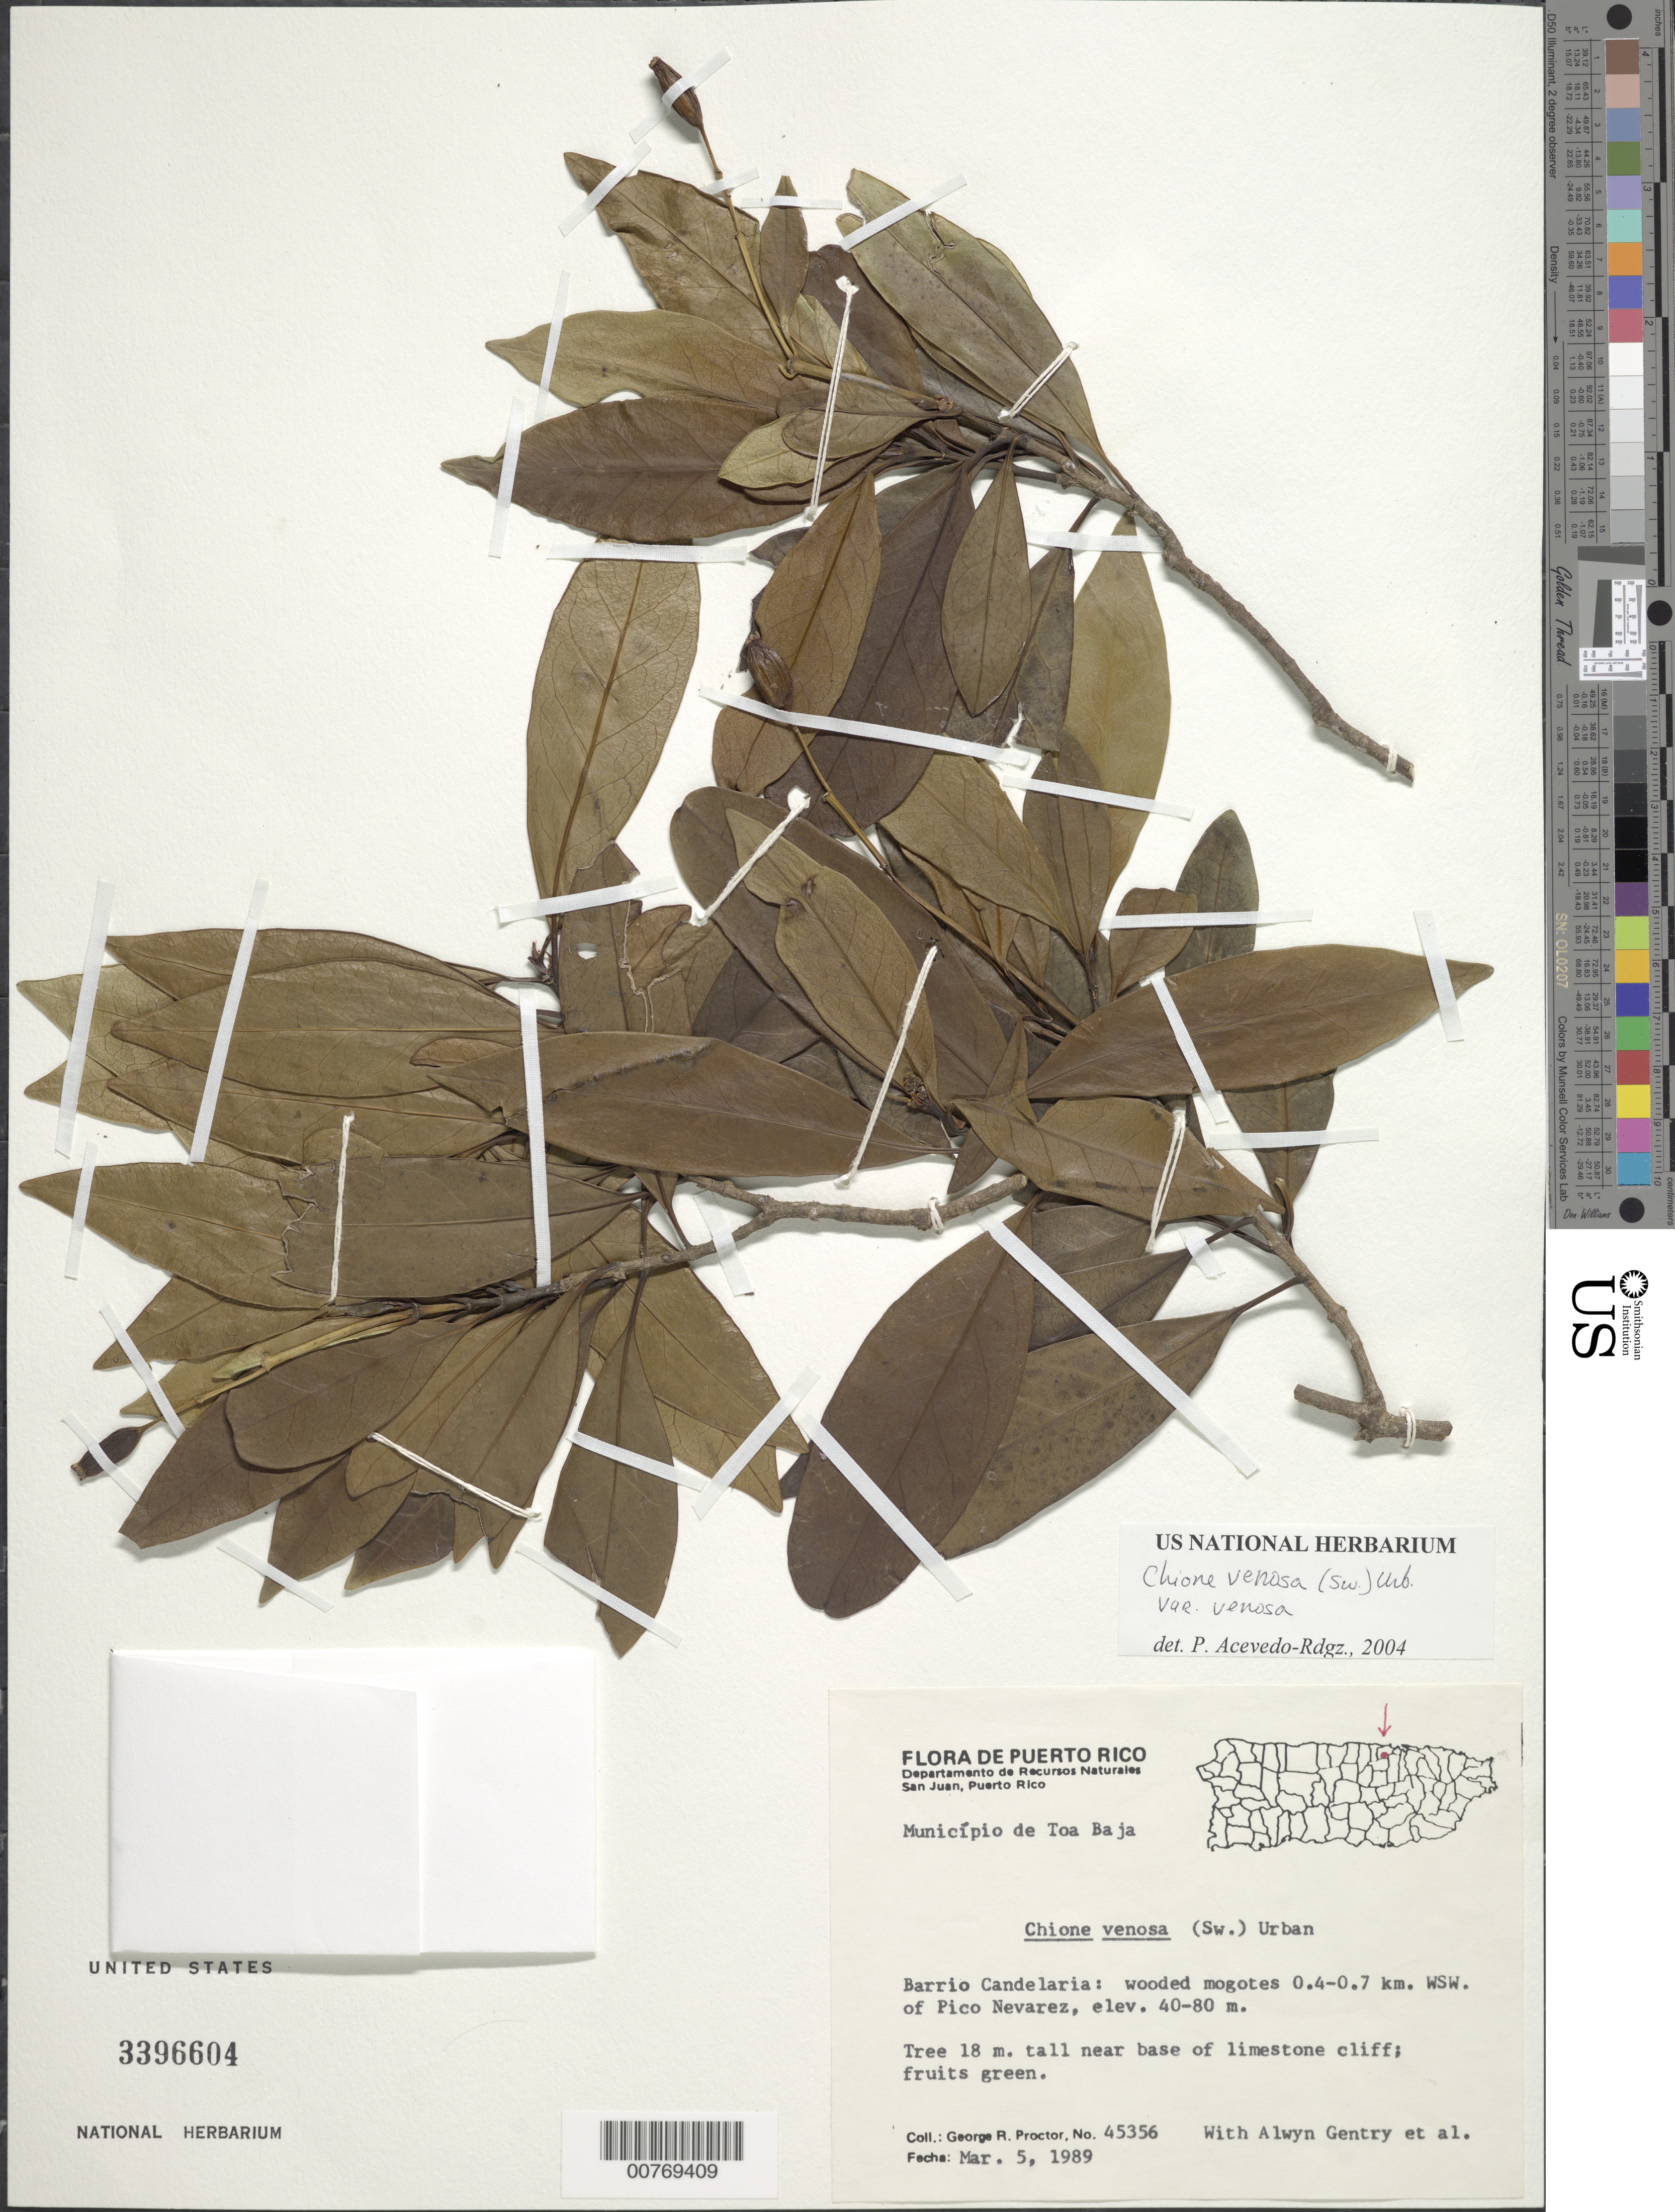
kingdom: Plantae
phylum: Tracheophyta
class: Magnoliopsida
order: Gentianales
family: Rubiaceae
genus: Chione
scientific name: Chione venosa var. venosa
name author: (Sw.) Urb.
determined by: Acevedo-Rodríguez, P., (BOT), Smithsonian Institution - National Museum of Natural History (UNITED STATES)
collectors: G. R. Proctor & A. H. Gentry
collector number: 45356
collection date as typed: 05 Mar 1989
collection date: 1989-03-05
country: Puerto Rico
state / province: Toa Baja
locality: Municipio de Toa Baja. Barrio Candelaria, wooded mogotes 0.4-0.7 km WSW of Pico Nevarez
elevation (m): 40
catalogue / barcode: US 3396604